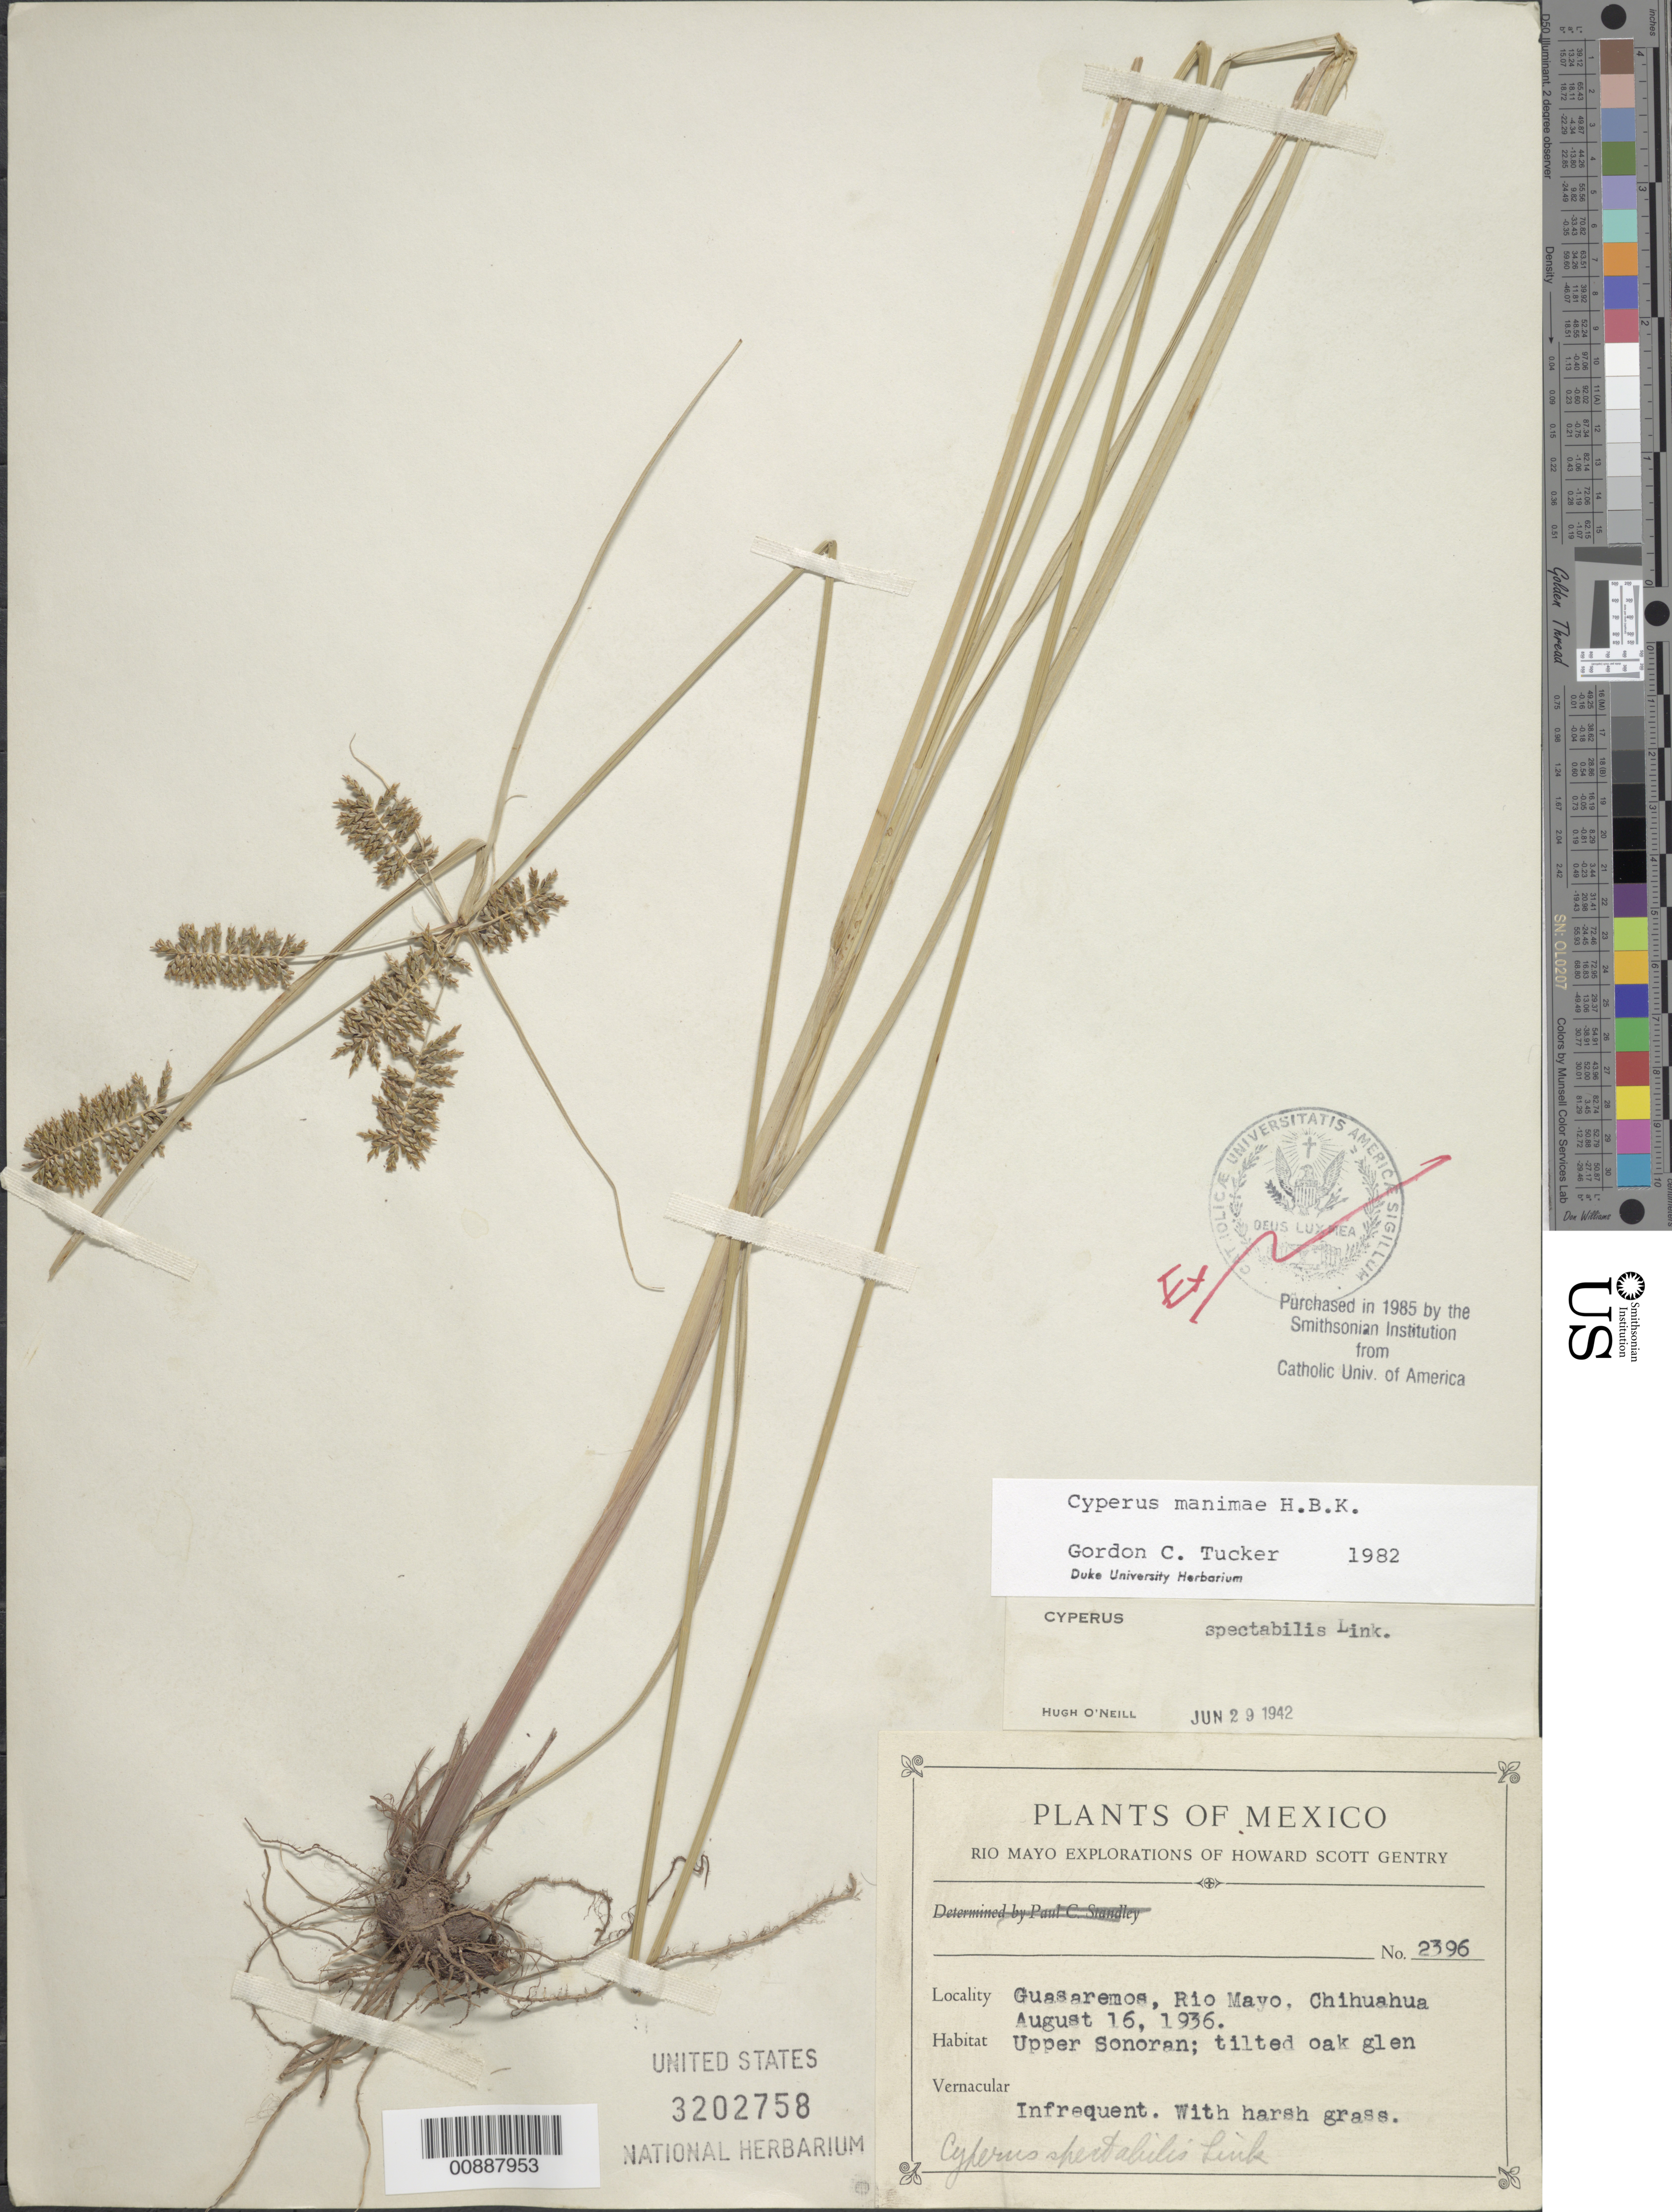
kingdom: Plantae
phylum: Tracheophyta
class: Liliopsida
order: Poales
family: Cyperaceae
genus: Cyperus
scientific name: Cyperus manimae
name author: Kunth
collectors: H. S. Gentry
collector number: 2396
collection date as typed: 16 Aug 1936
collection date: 1936-08-16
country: Mexico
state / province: Chihuahua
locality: Guasaremos, Río Mayo, Chihuahua.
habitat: Upper Sonoran; tilted oak glen. With harsh grass.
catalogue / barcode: US 3202758